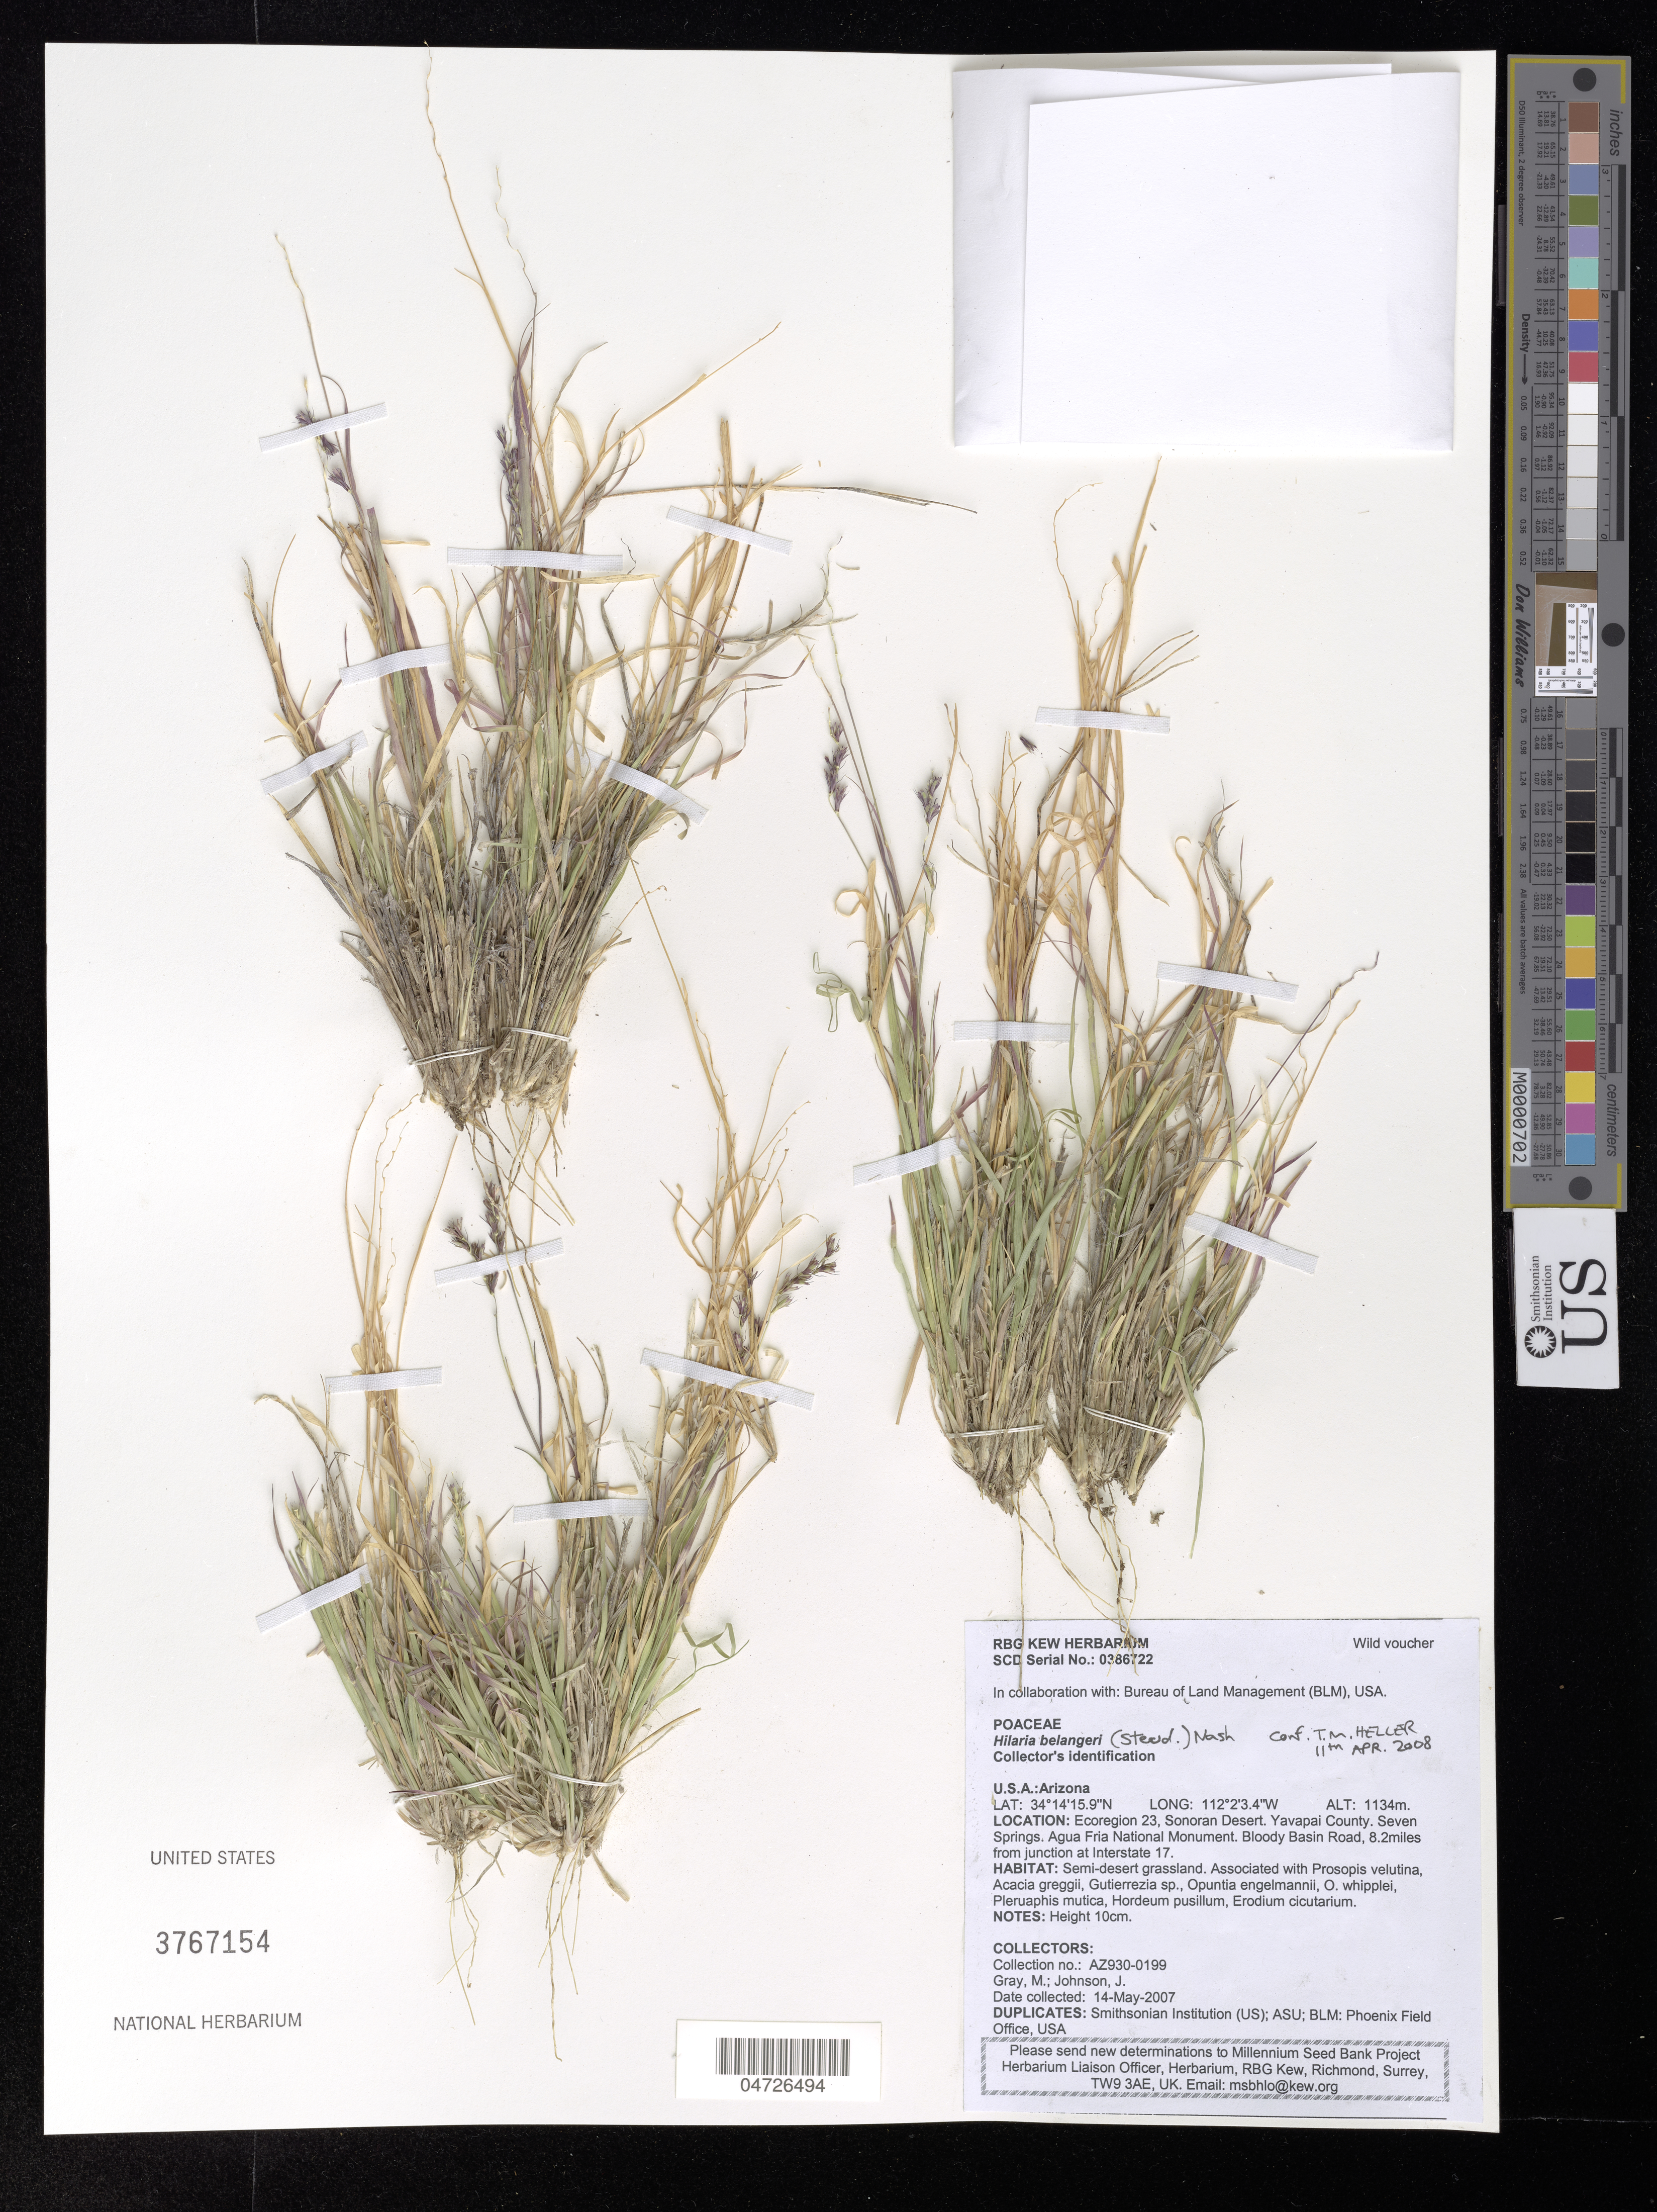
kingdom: Plantae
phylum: Tracheophyta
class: Liliopsida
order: Poales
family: Poaceae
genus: Hilaria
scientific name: Hilaria belangeri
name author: (Steud.) Nash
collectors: M. Gray & J. Johnson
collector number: AZ930-0199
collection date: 2007-05-14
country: United States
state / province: Arizona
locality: Ecoregion 23, Sonoran Desert. Yavapai County. Seven Springs. Agua Fria National Monument. Bloody Basin Road, 8.2miles from junction at Interstate 17.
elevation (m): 1134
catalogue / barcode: US 3767154